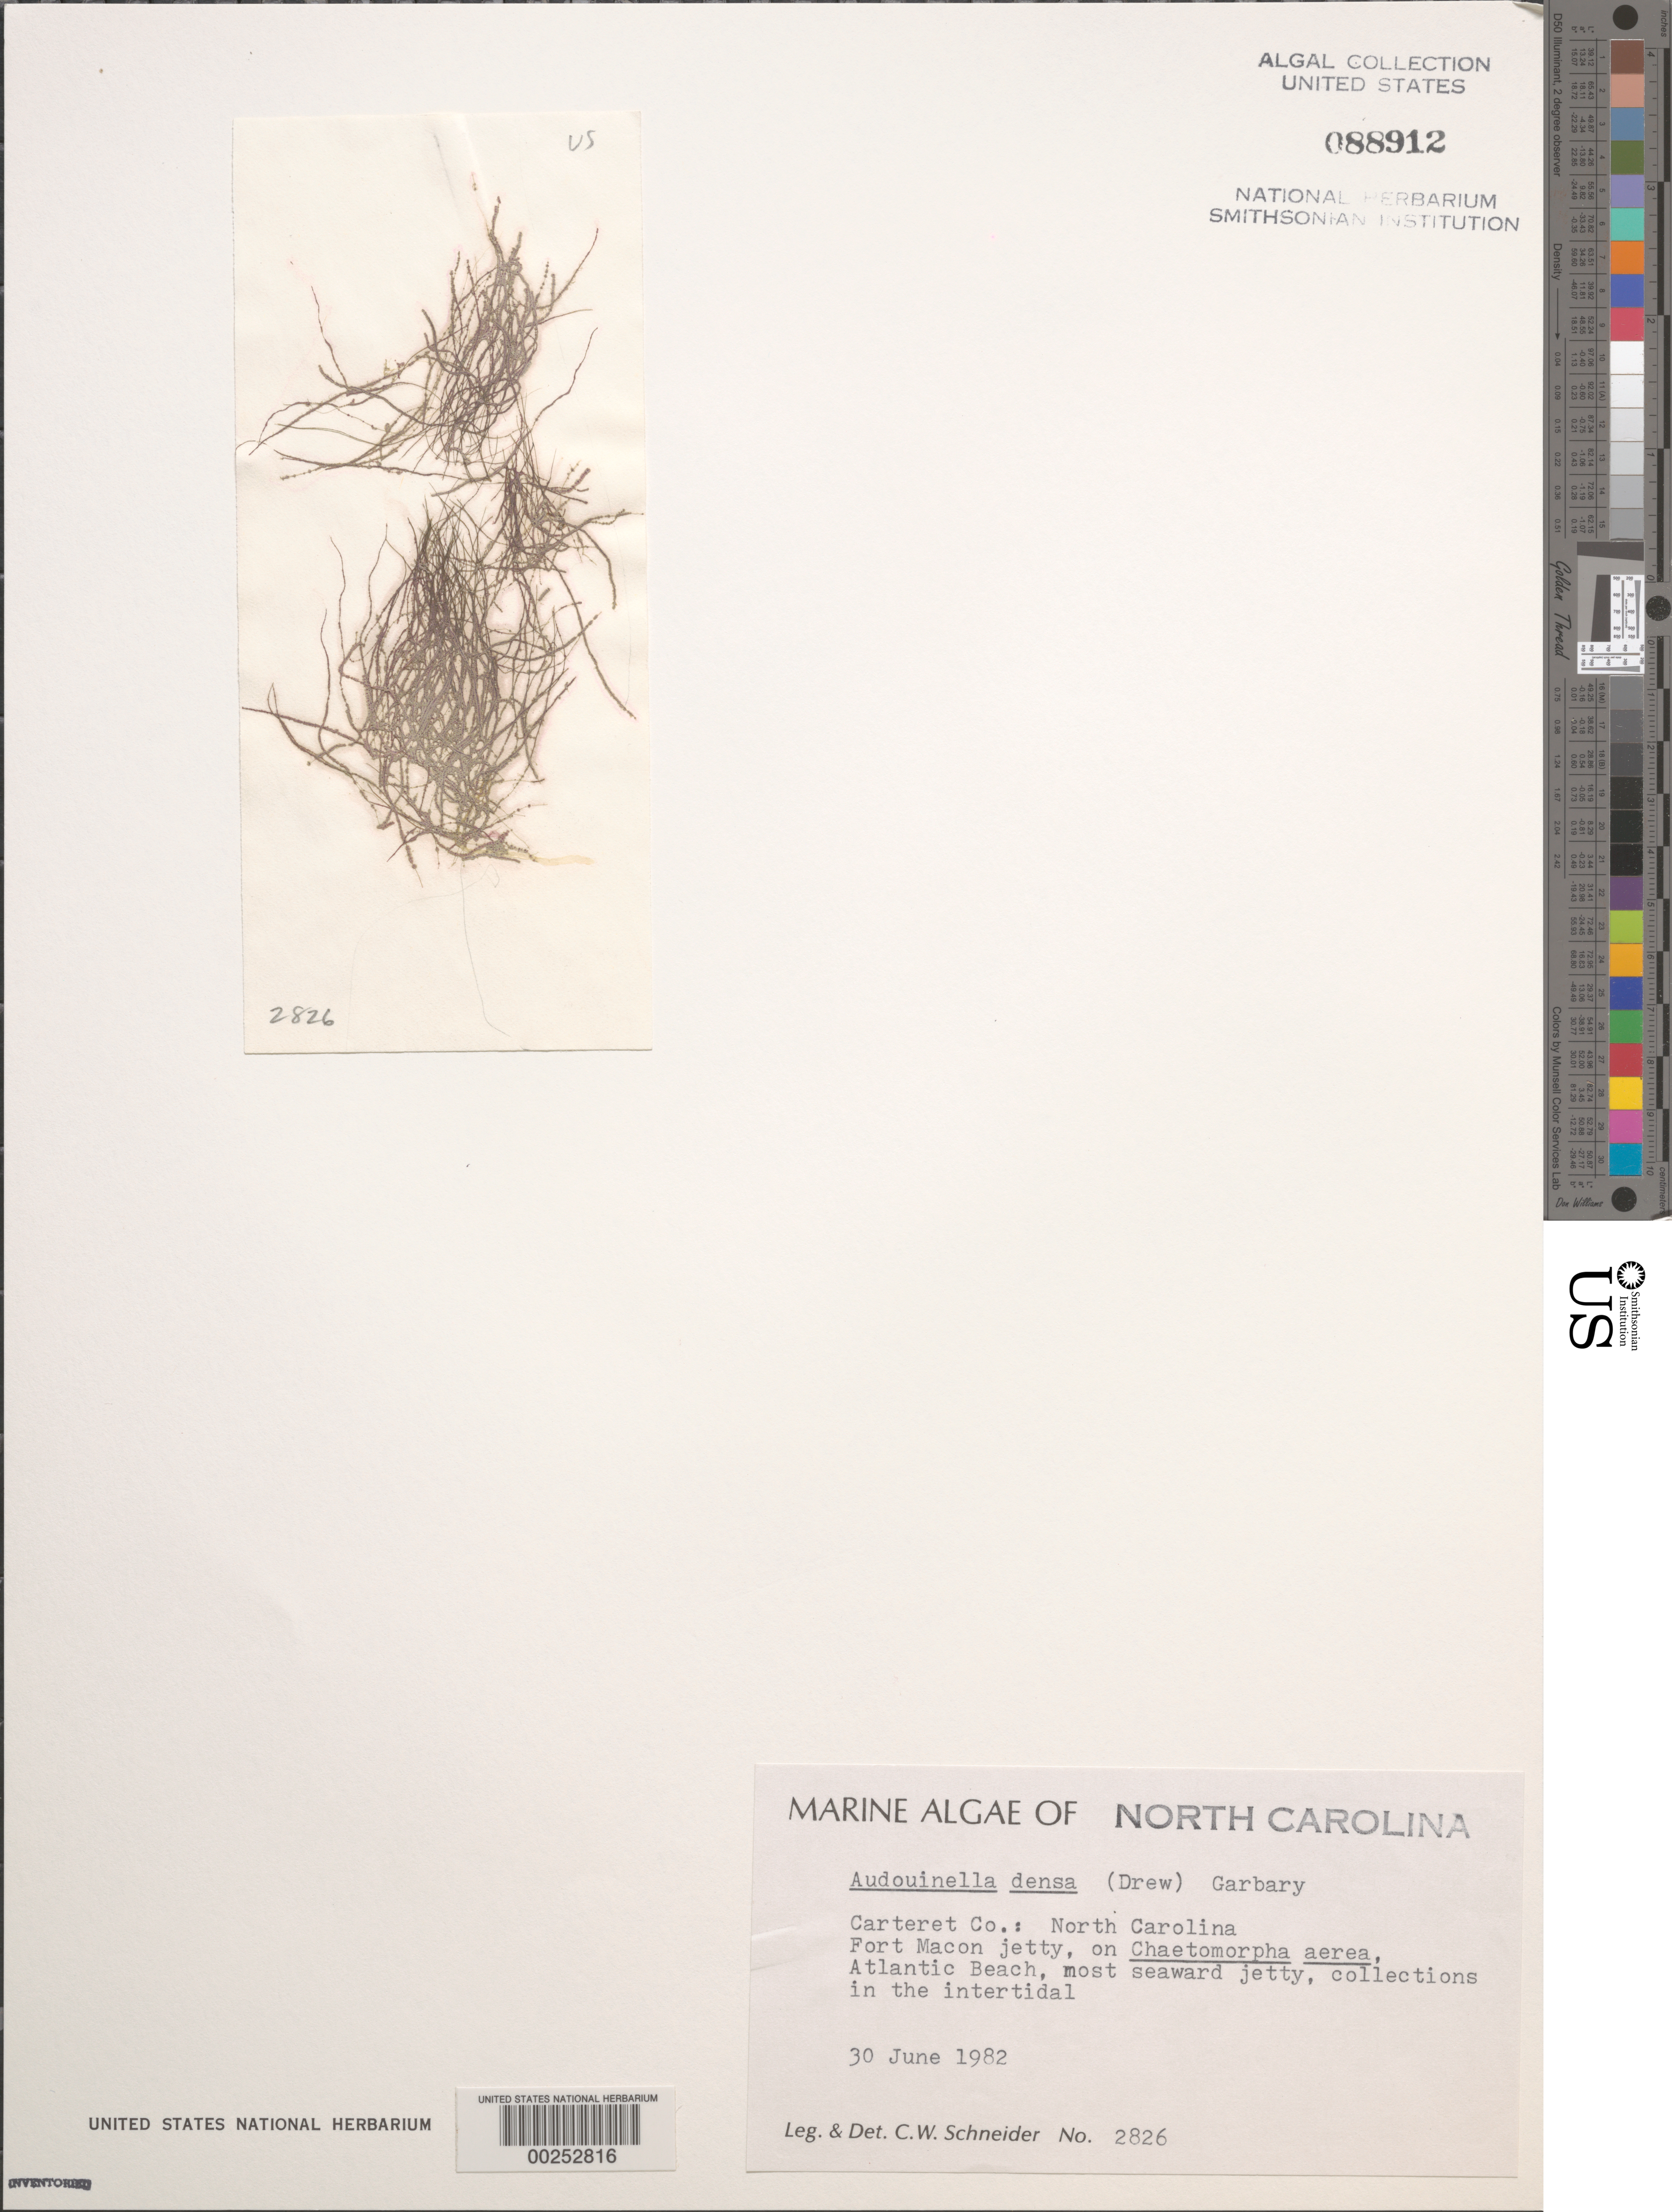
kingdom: Plantae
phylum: Rhodophyta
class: Florideophyceae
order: Acrochaetiales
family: Acrochaetiaceae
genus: Acrochaetium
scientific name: Acrochaetium densum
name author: (K.M. Drew) Papenf.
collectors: C. W. Schneider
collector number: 2826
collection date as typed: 30 Jun 1982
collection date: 1982-06-30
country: United States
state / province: North Carolina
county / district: Carteret County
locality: Beaufort, Fort Macon jetty, Atlantic beach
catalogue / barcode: US 88912